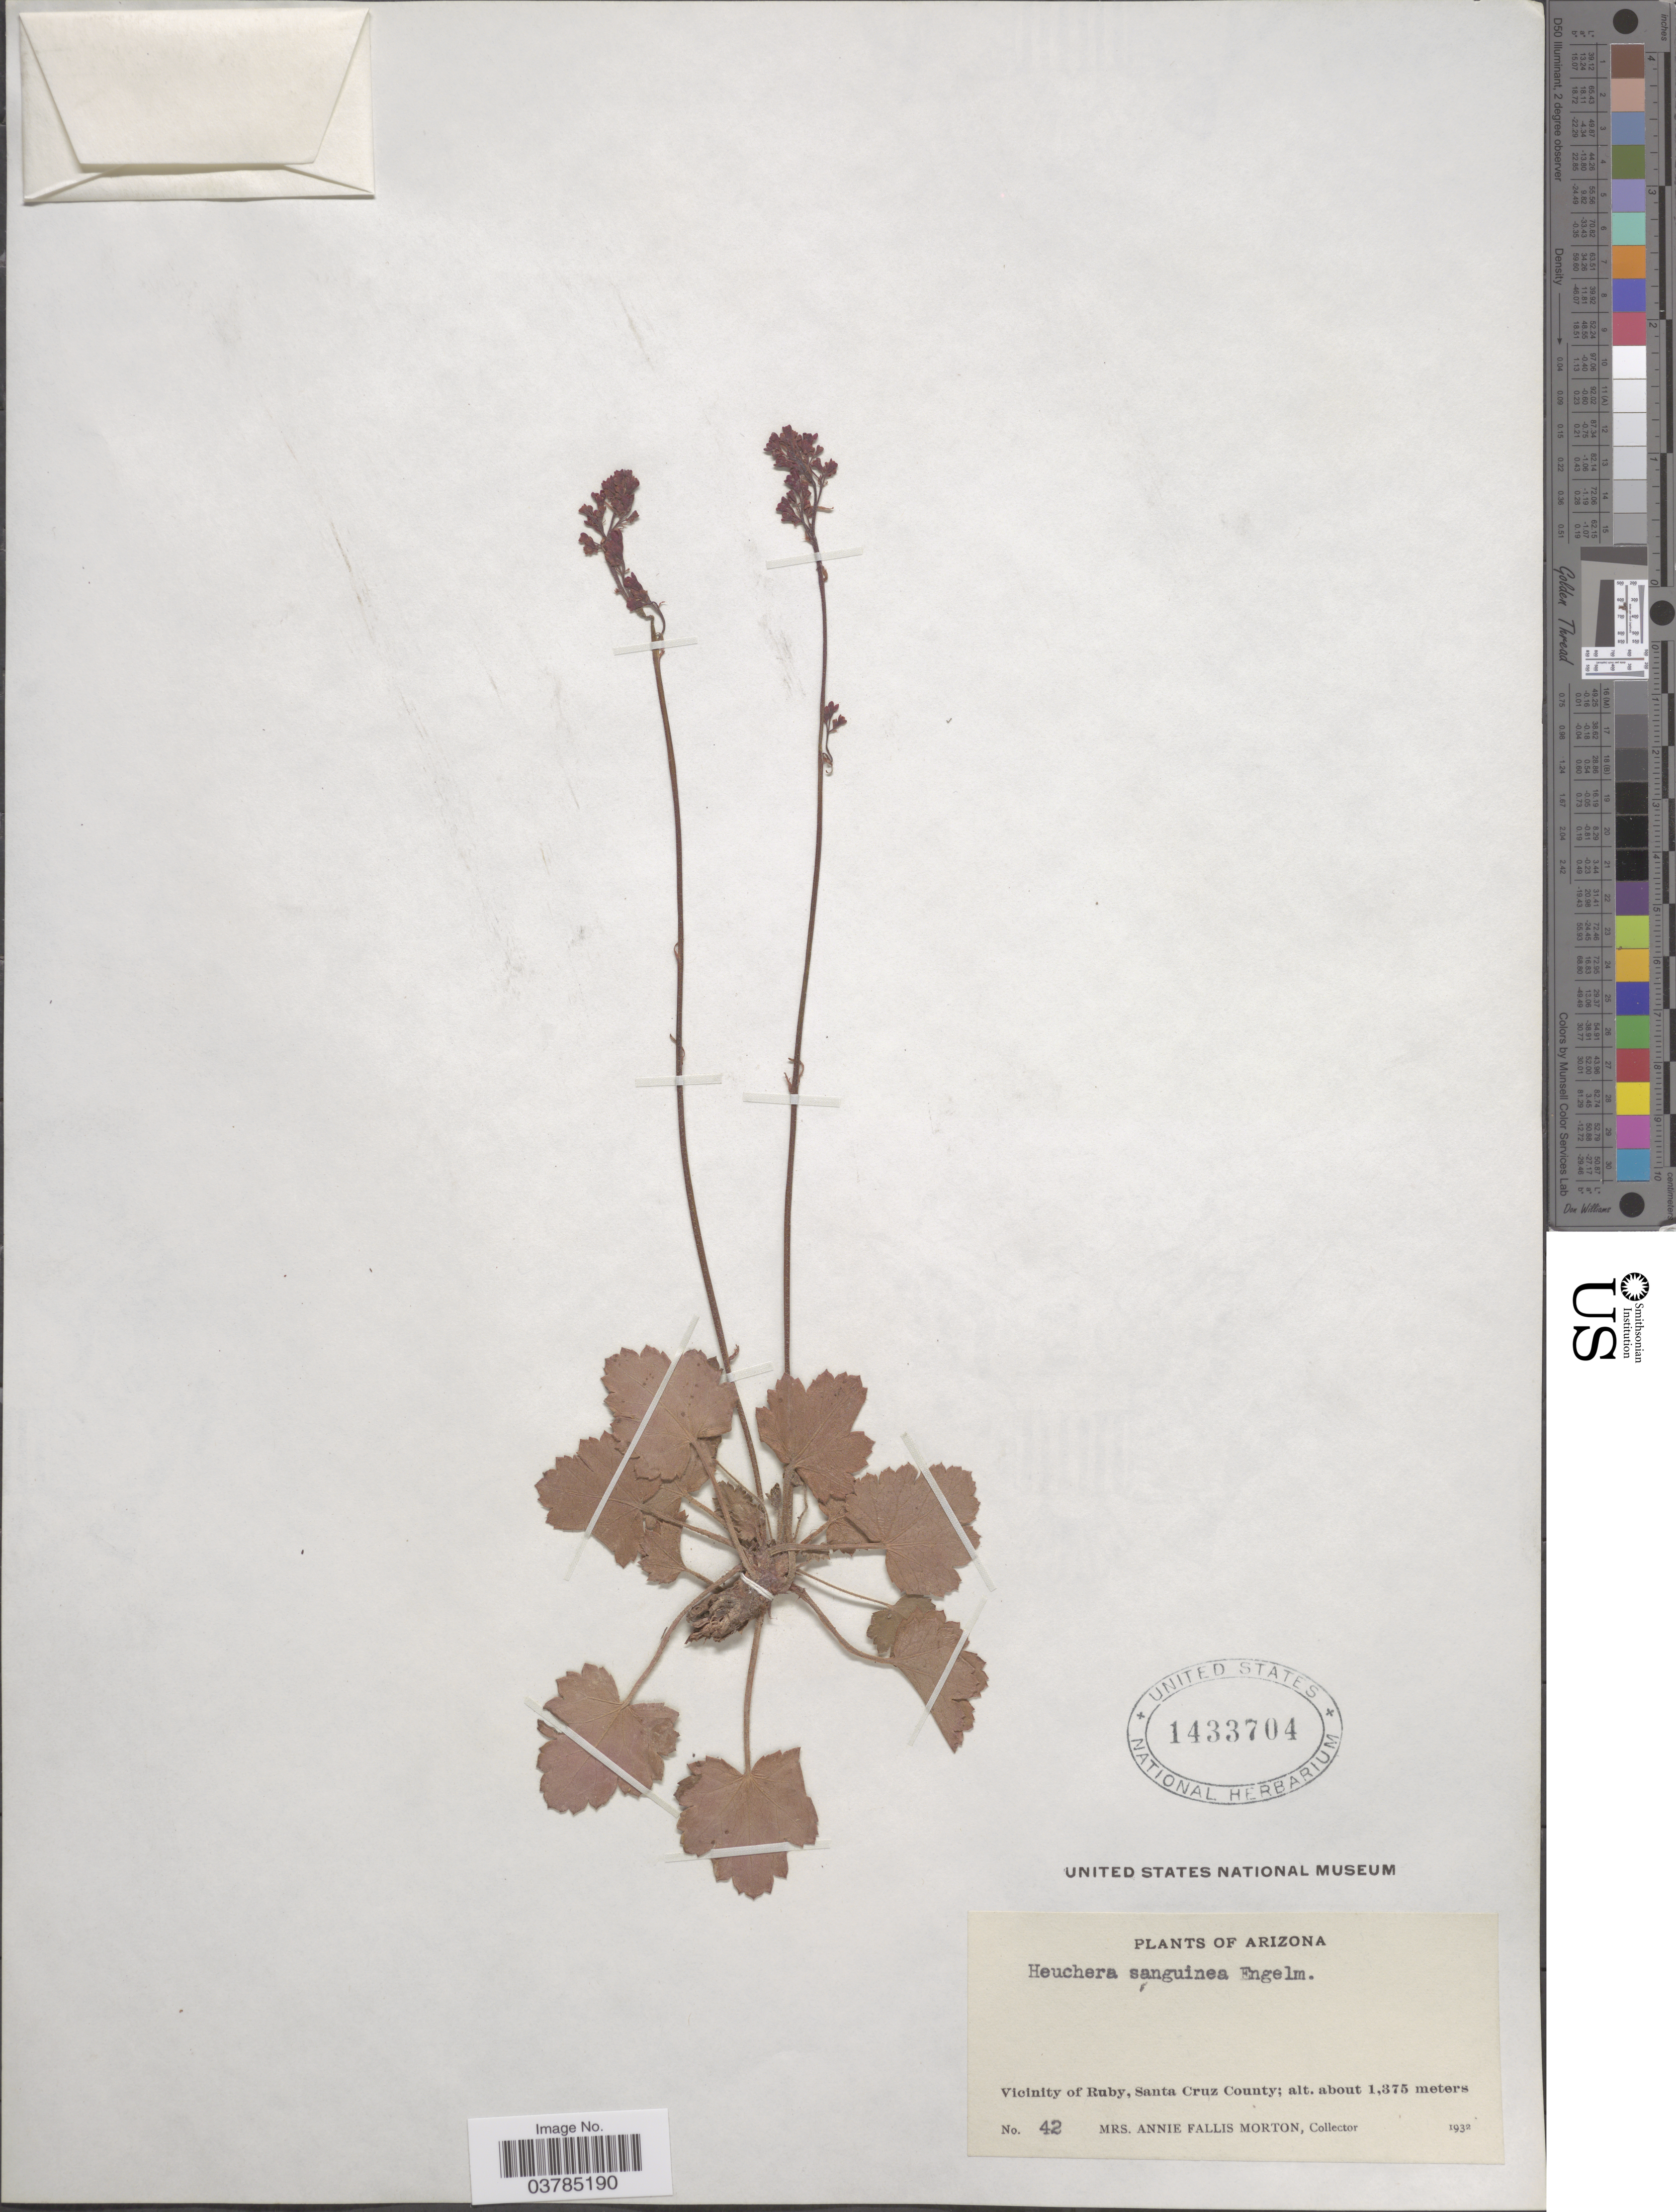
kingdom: Plantae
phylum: Tracheophyta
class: Magnoliopsida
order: Saxifragales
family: Saxifragaceae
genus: Heuchera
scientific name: Heuchera sanguinea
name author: Engelm.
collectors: A. Morton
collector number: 42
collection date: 1932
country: United States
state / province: Arizona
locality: Vicinity of Ruby, Santa Cruz County.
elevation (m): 1375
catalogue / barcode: US 1433704